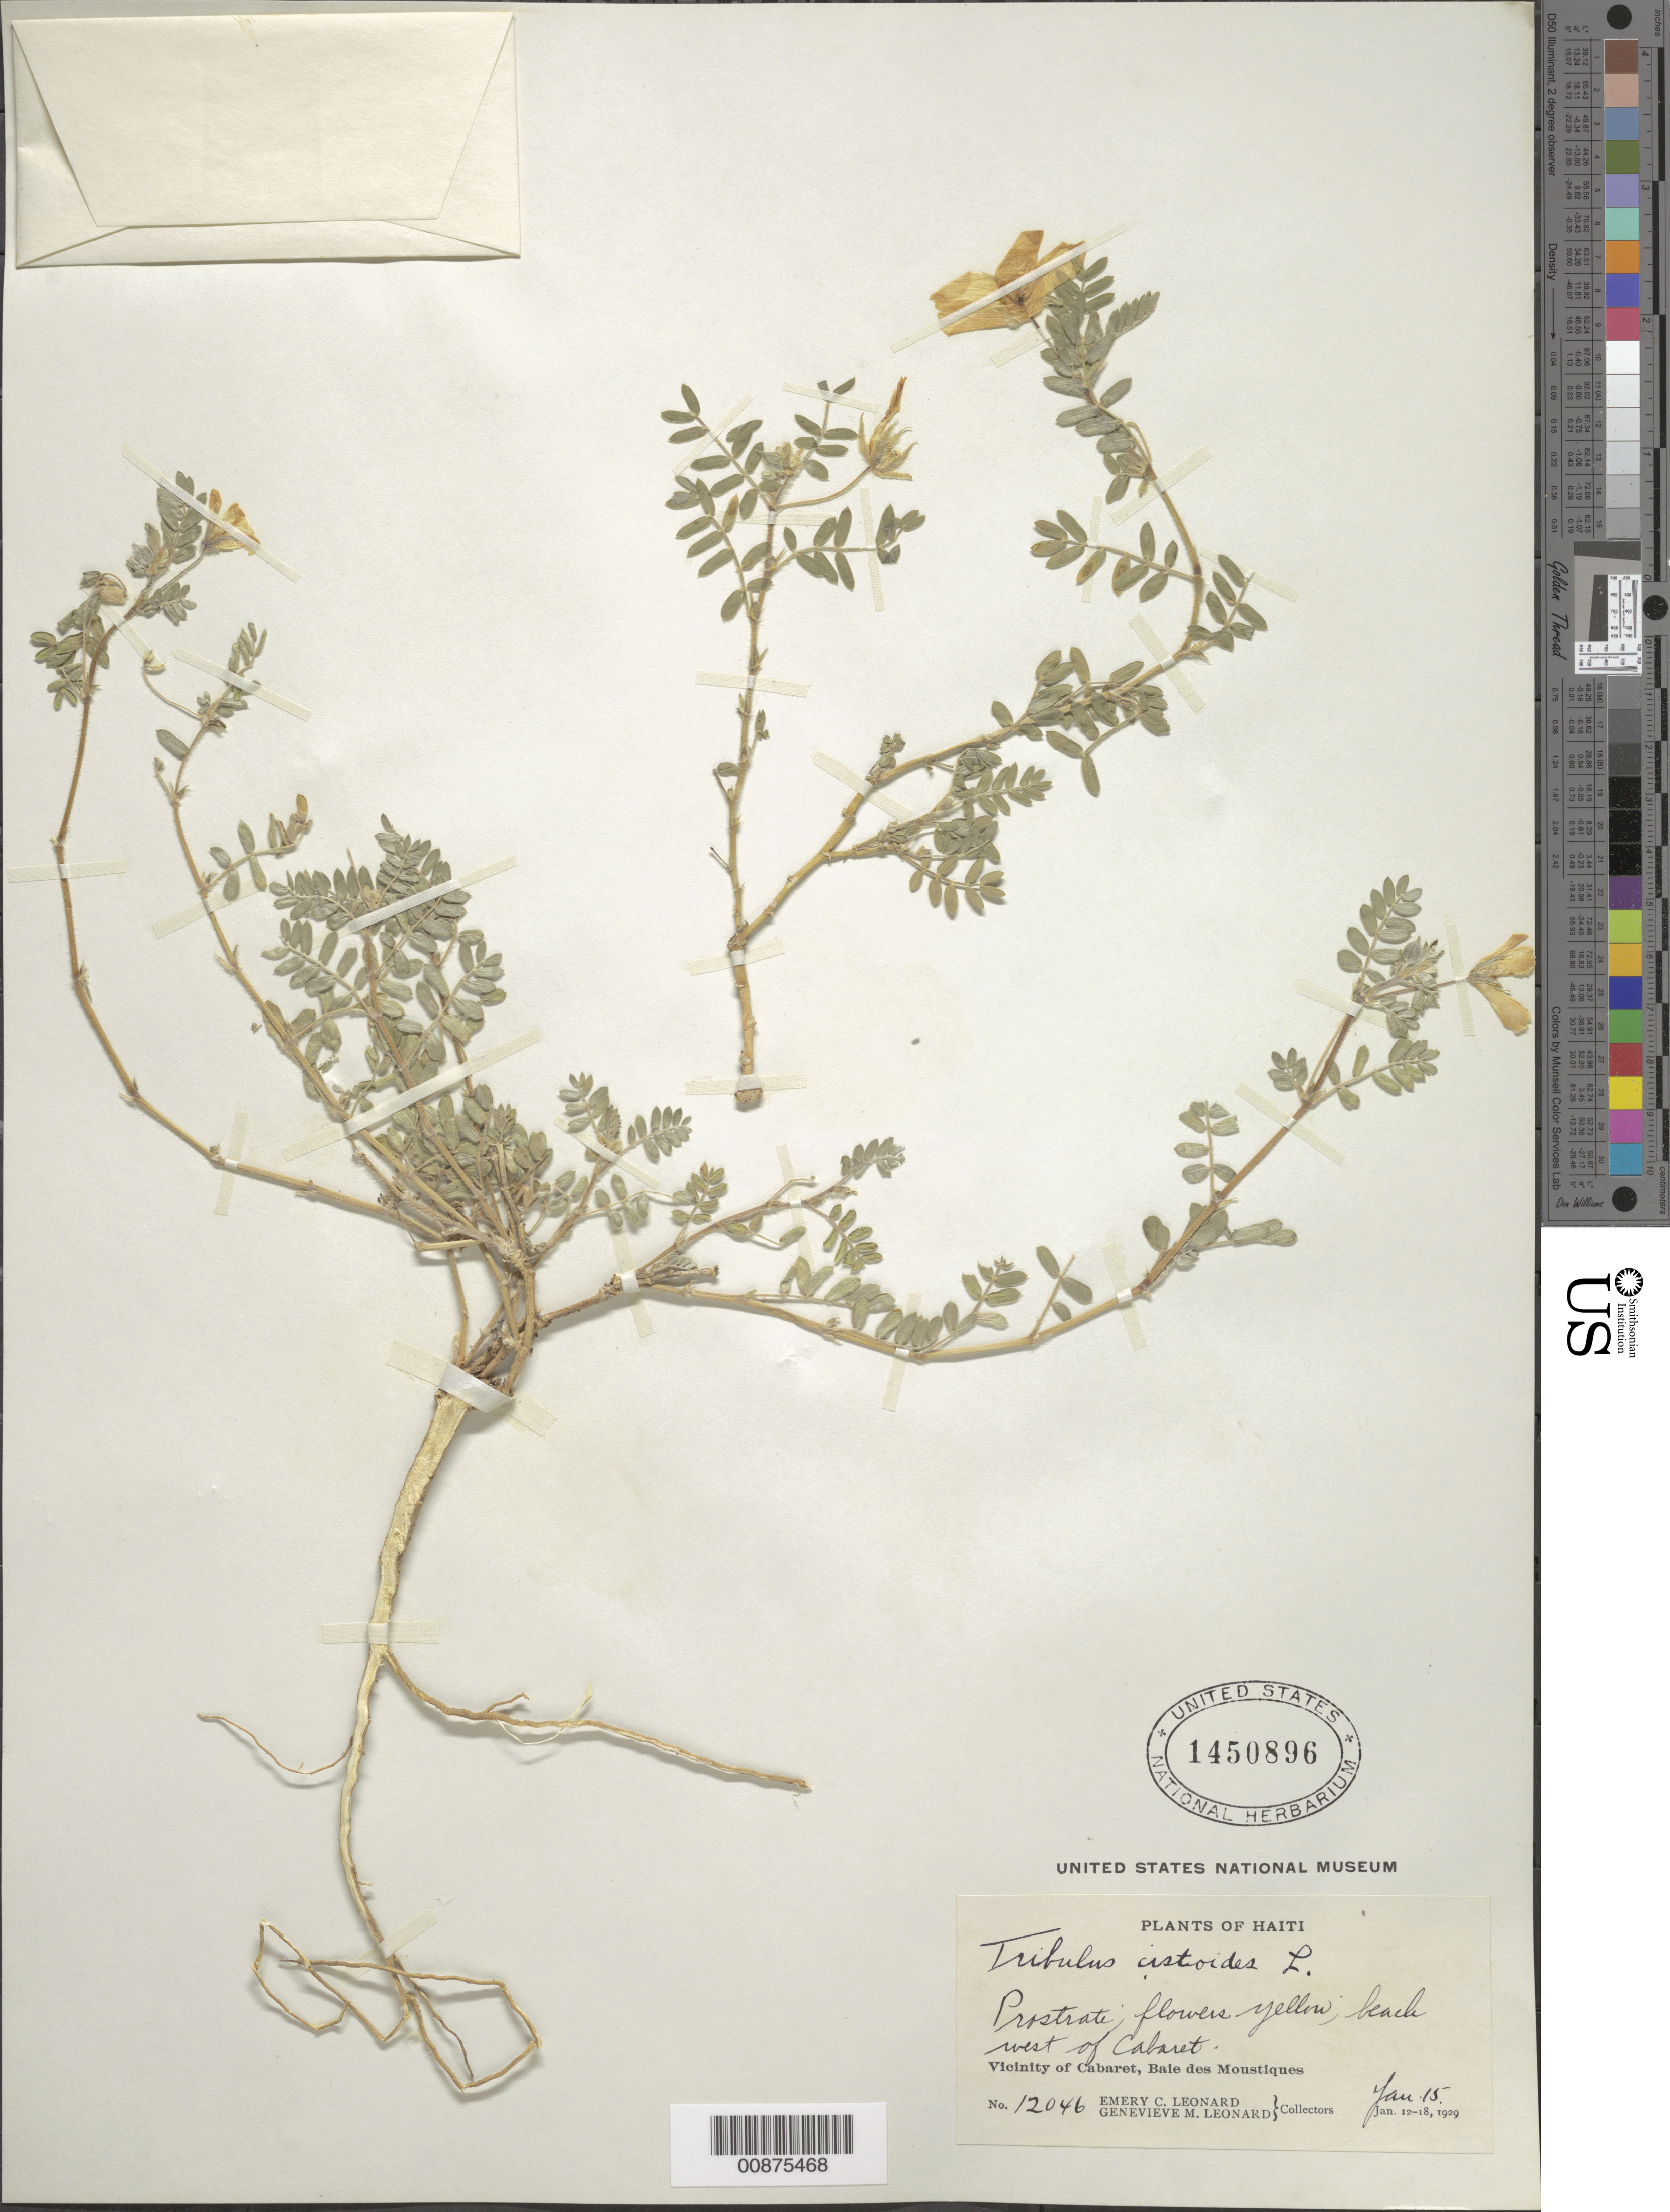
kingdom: Plantae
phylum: Tracheophyta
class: Magnoliopsida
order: Zygophyllales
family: Zygophyllaceae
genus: Tribulus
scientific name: Tribulus cistoides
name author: L.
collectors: E. C. Leonard & G. M. Leonard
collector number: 12046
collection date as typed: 15 Jan 1929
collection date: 1929-01-15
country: Haiti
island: Hispaniola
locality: Vicinity of Cabaret, Baie des Moustiques. Beach west of Cabaret.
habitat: Beach.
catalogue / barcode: US 1450896